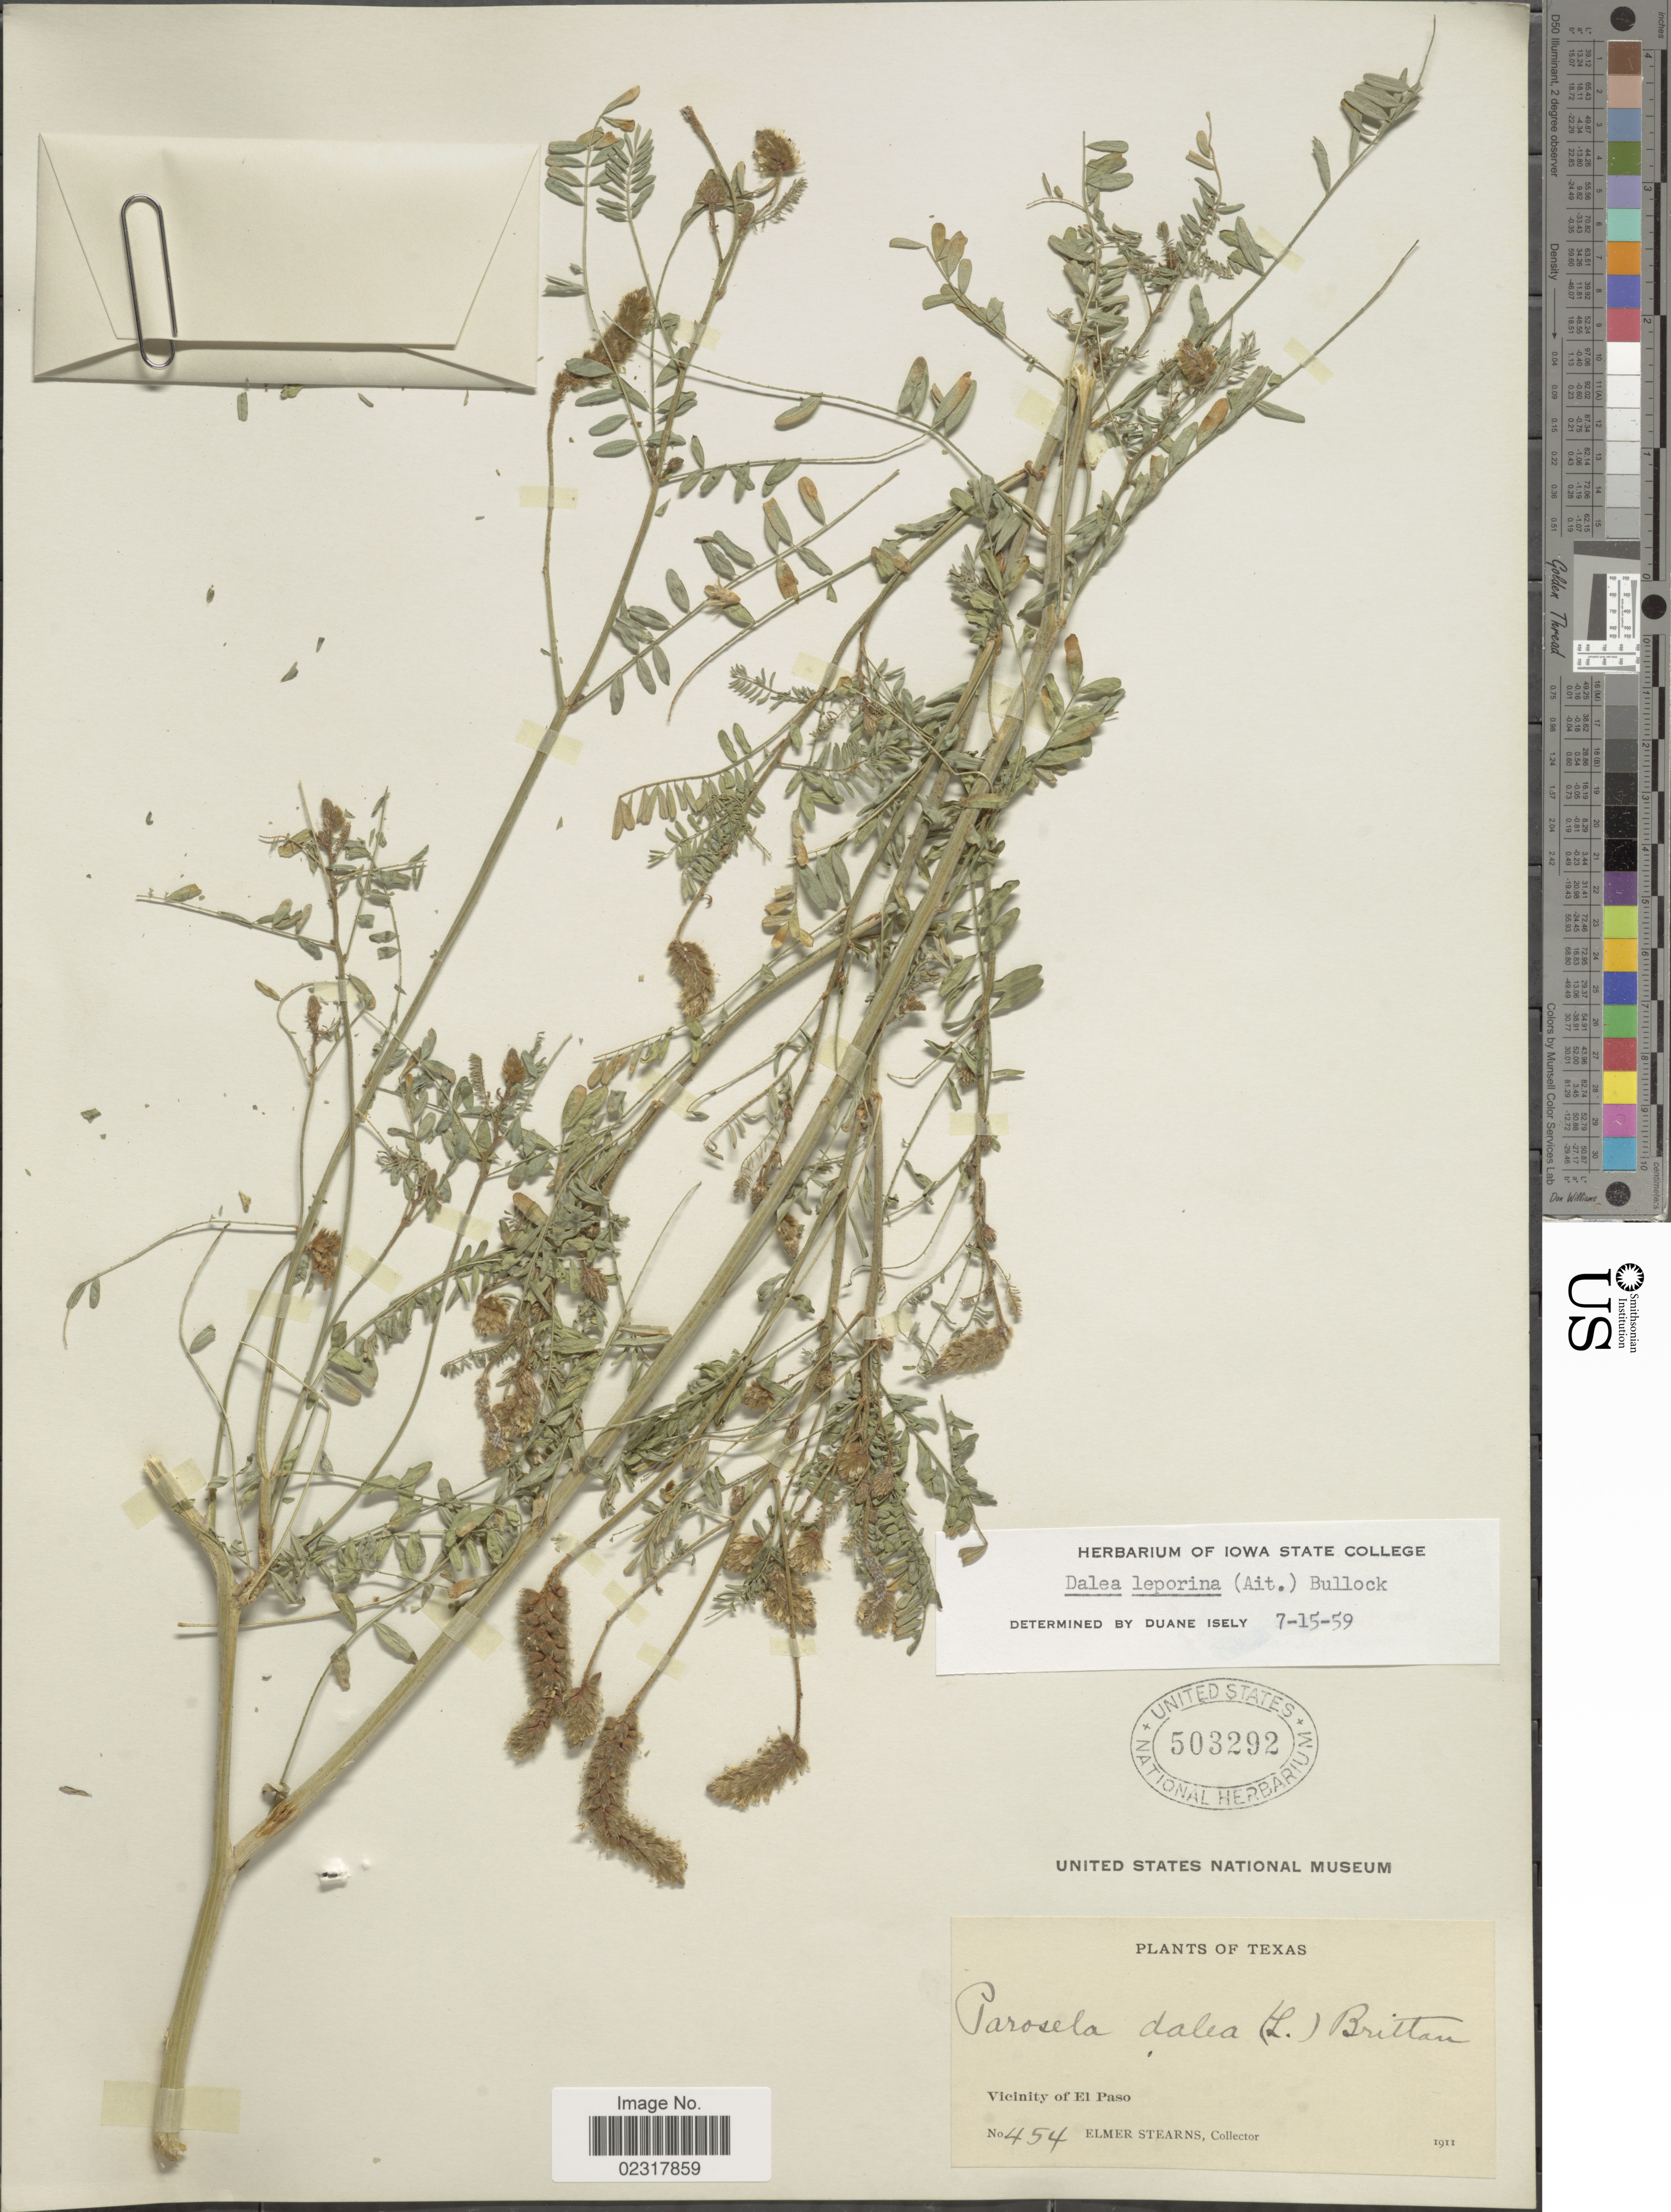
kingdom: Plantae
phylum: Tracheophyta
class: Magnoliopsida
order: Fabales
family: Fabaceae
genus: Dalea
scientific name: Dalea leporina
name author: (Aiton) Bullock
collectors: E. Stearns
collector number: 454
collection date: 1911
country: United States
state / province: Texas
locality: Vicinity of El Paso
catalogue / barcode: US 503292